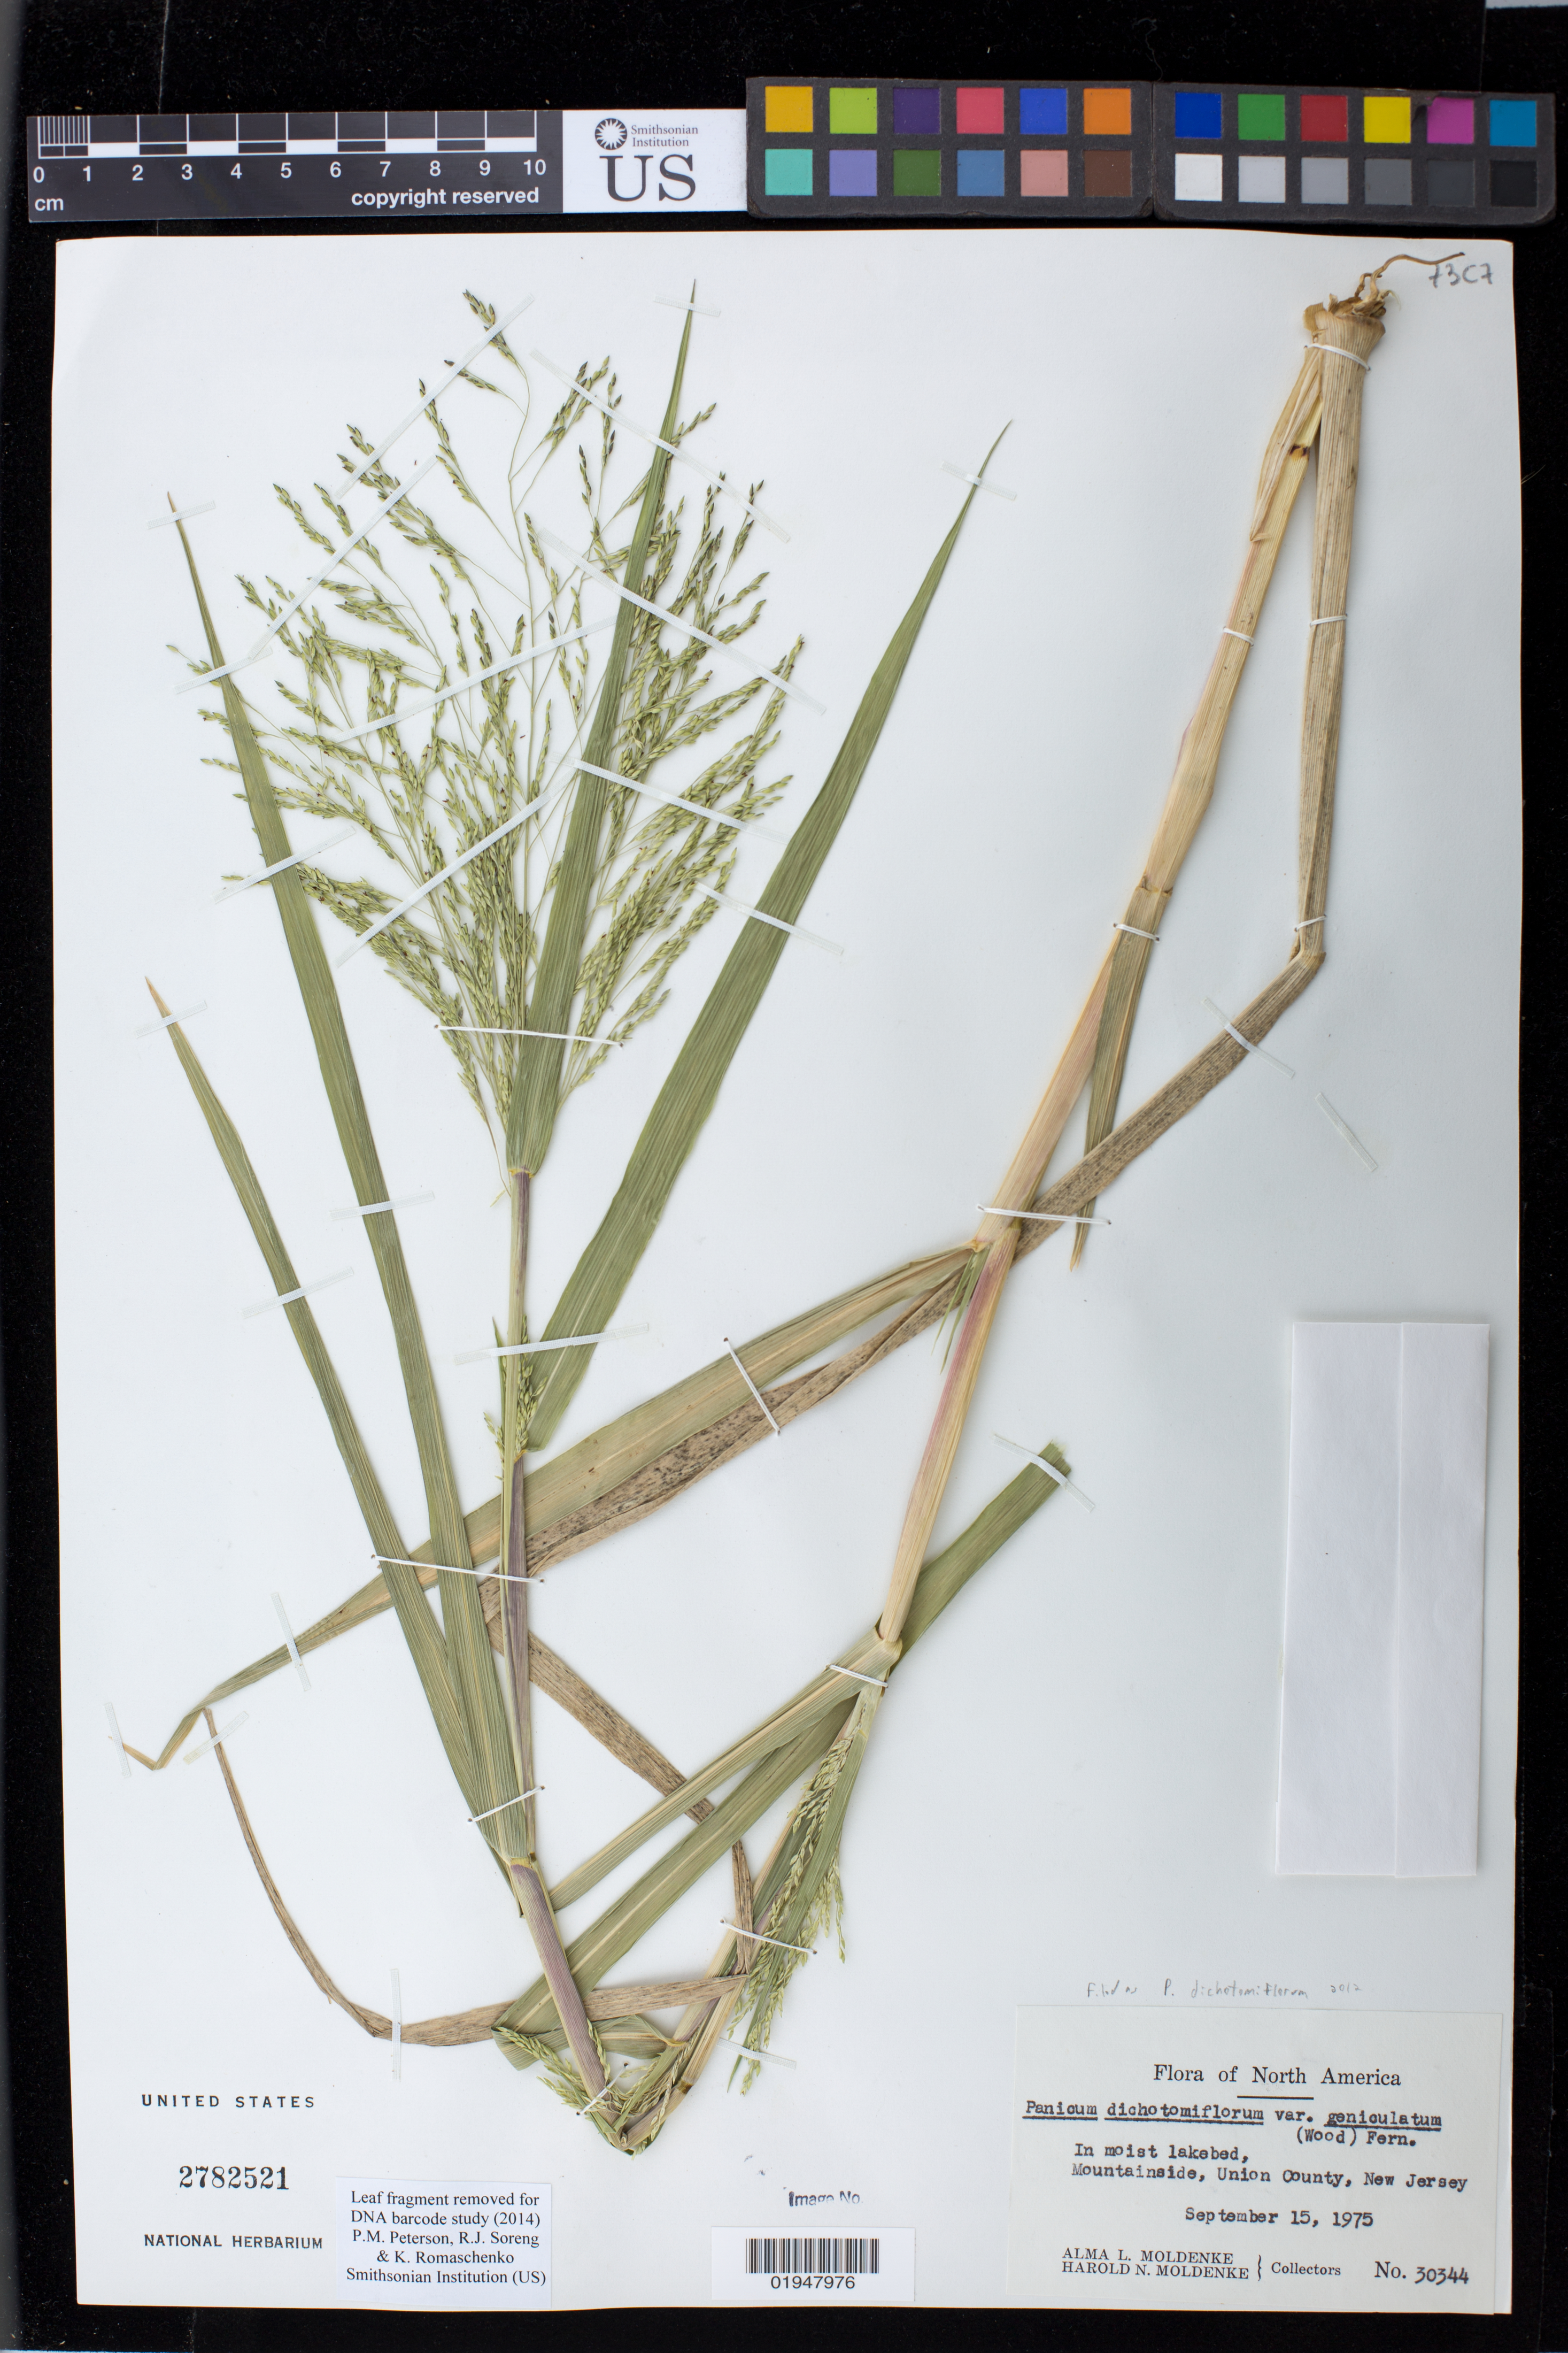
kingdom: Plantae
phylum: Tracheophyta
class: Liliopsida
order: Poales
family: Poaceae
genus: Panicum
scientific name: Panicum dichotomiflorum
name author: Michx.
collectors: A. L. Moldenke & H. N. Moldenke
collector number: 30344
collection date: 1975-09-15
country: United States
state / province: New Jersey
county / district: Union County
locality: In moist lakebed, Mountainside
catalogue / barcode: US 2782521